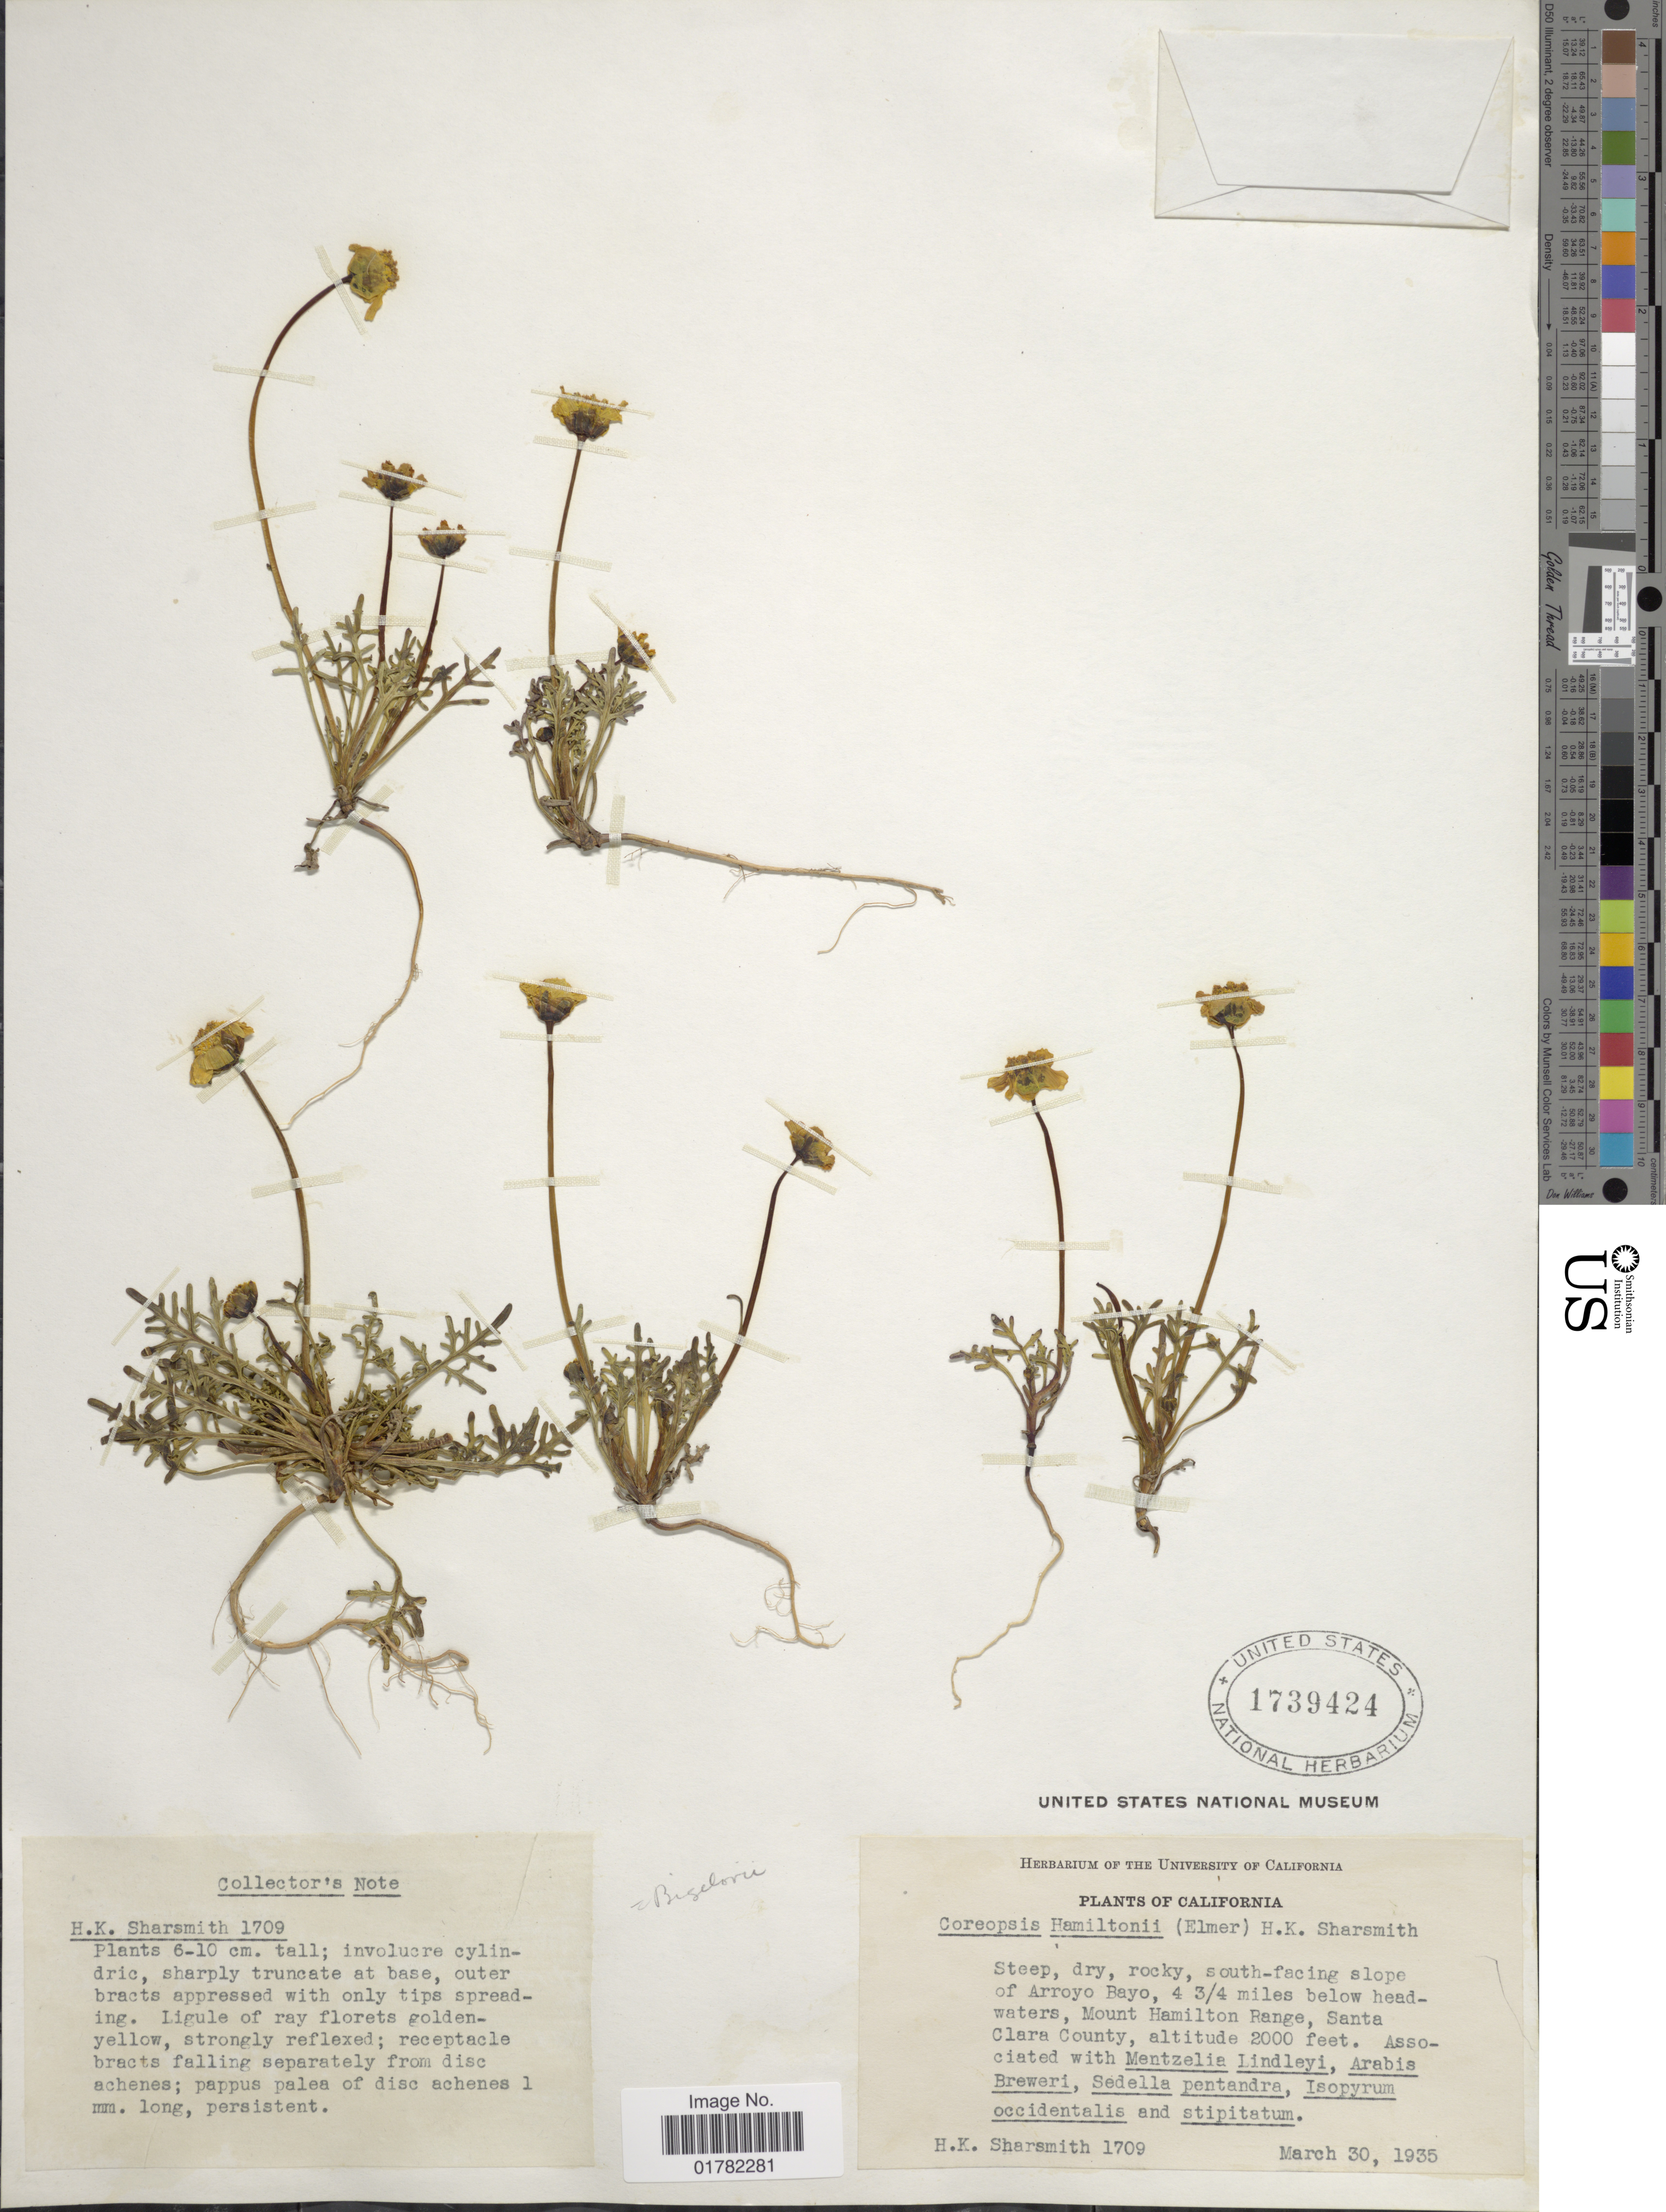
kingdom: Plantae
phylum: Tracheophyta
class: Magnoliopsida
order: Asterales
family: Asteraceae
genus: Coreopsis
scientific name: Coreopsis bigelovii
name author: (A. Gray) Voss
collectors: H. Sharsmith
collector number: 1709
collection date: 1935-03-30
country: United States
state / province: California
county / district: Santa Clara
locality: Steep, dry, rocky, south-facing slope of Arroyo Bayo, 4 3/4 miles below headwaters, Mount Hamilton Range, Santa Clara County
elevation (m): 610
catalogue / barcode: US 1739424